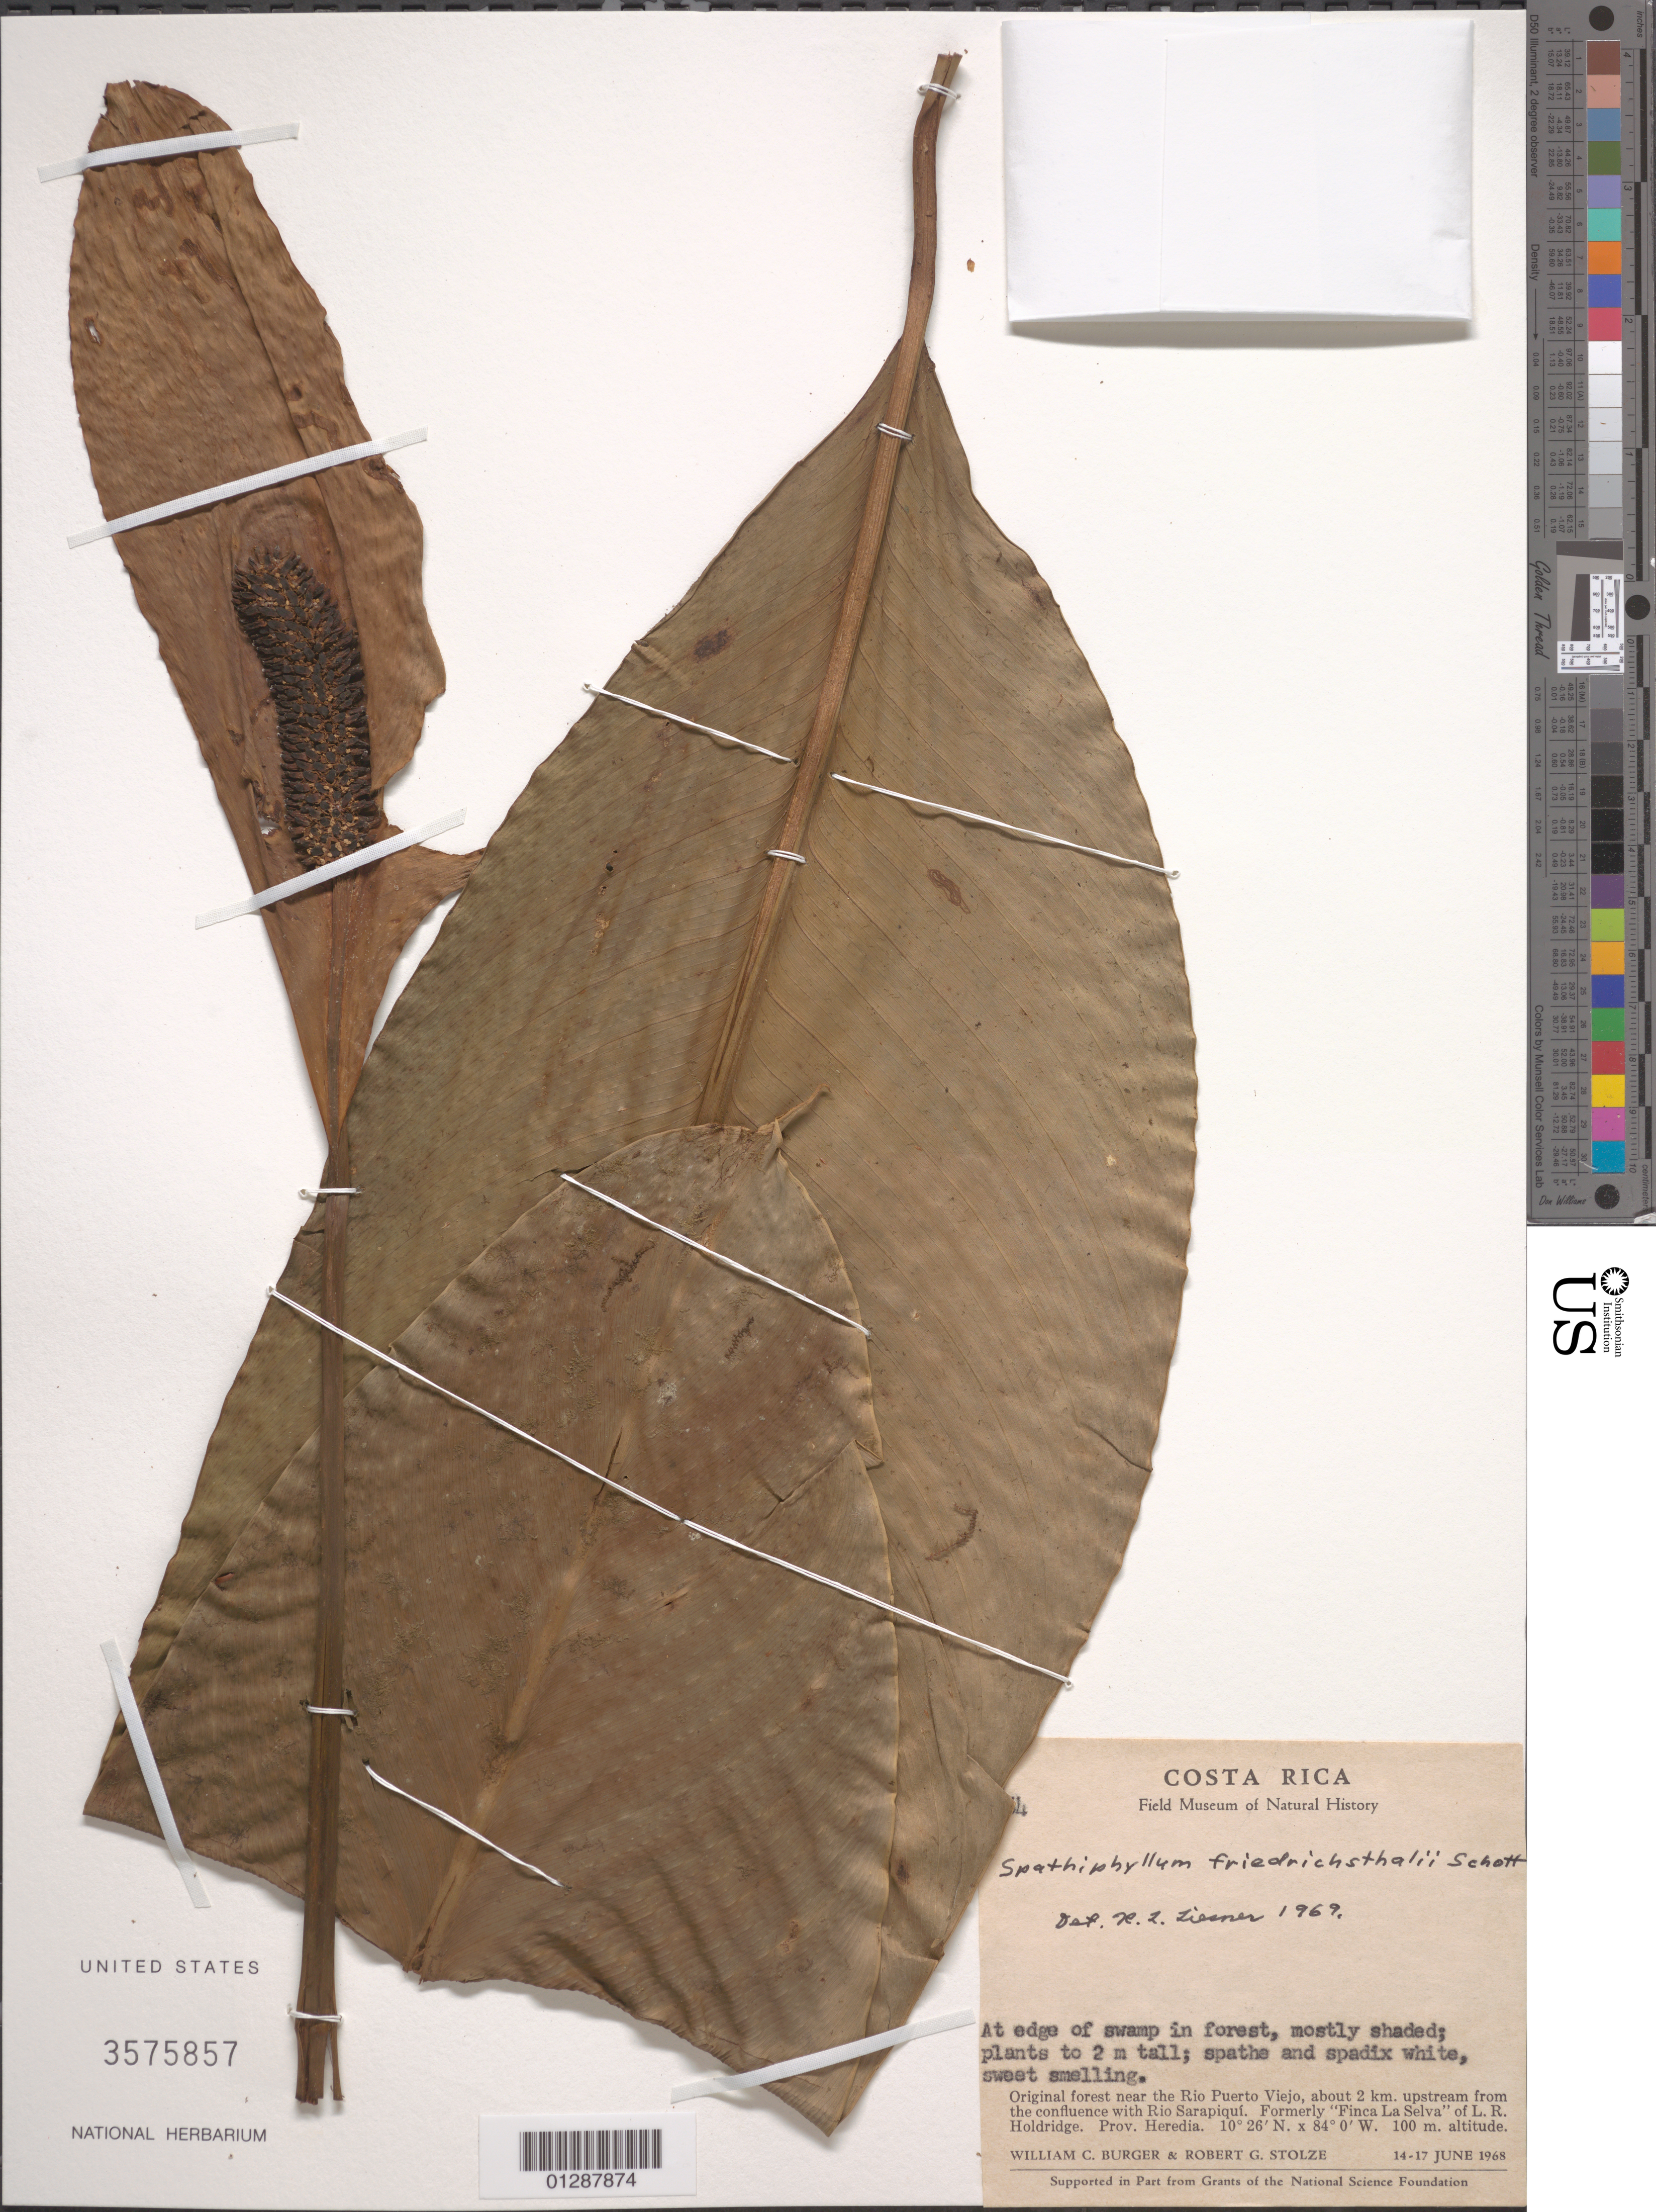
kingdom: Plantae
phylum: Tracheophyta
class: Liliopsida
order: Alismatales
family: Araceae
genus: Spathiphyllum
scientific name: Spathiphyllum friedrichsthalii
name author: Schott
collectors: W. Burger & R. G. Stolze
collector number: !4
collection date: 1968-06-14/1968-06-17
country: Costa Rica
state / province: Heredia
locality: Original forest near the Rio Puerto Viejo, about 2 km. upstream from the confluence with Rio Sarapiquí. Formerly "Finca La Selva" of L. R. Holdridge.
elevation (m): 100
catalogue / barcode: US 3575857